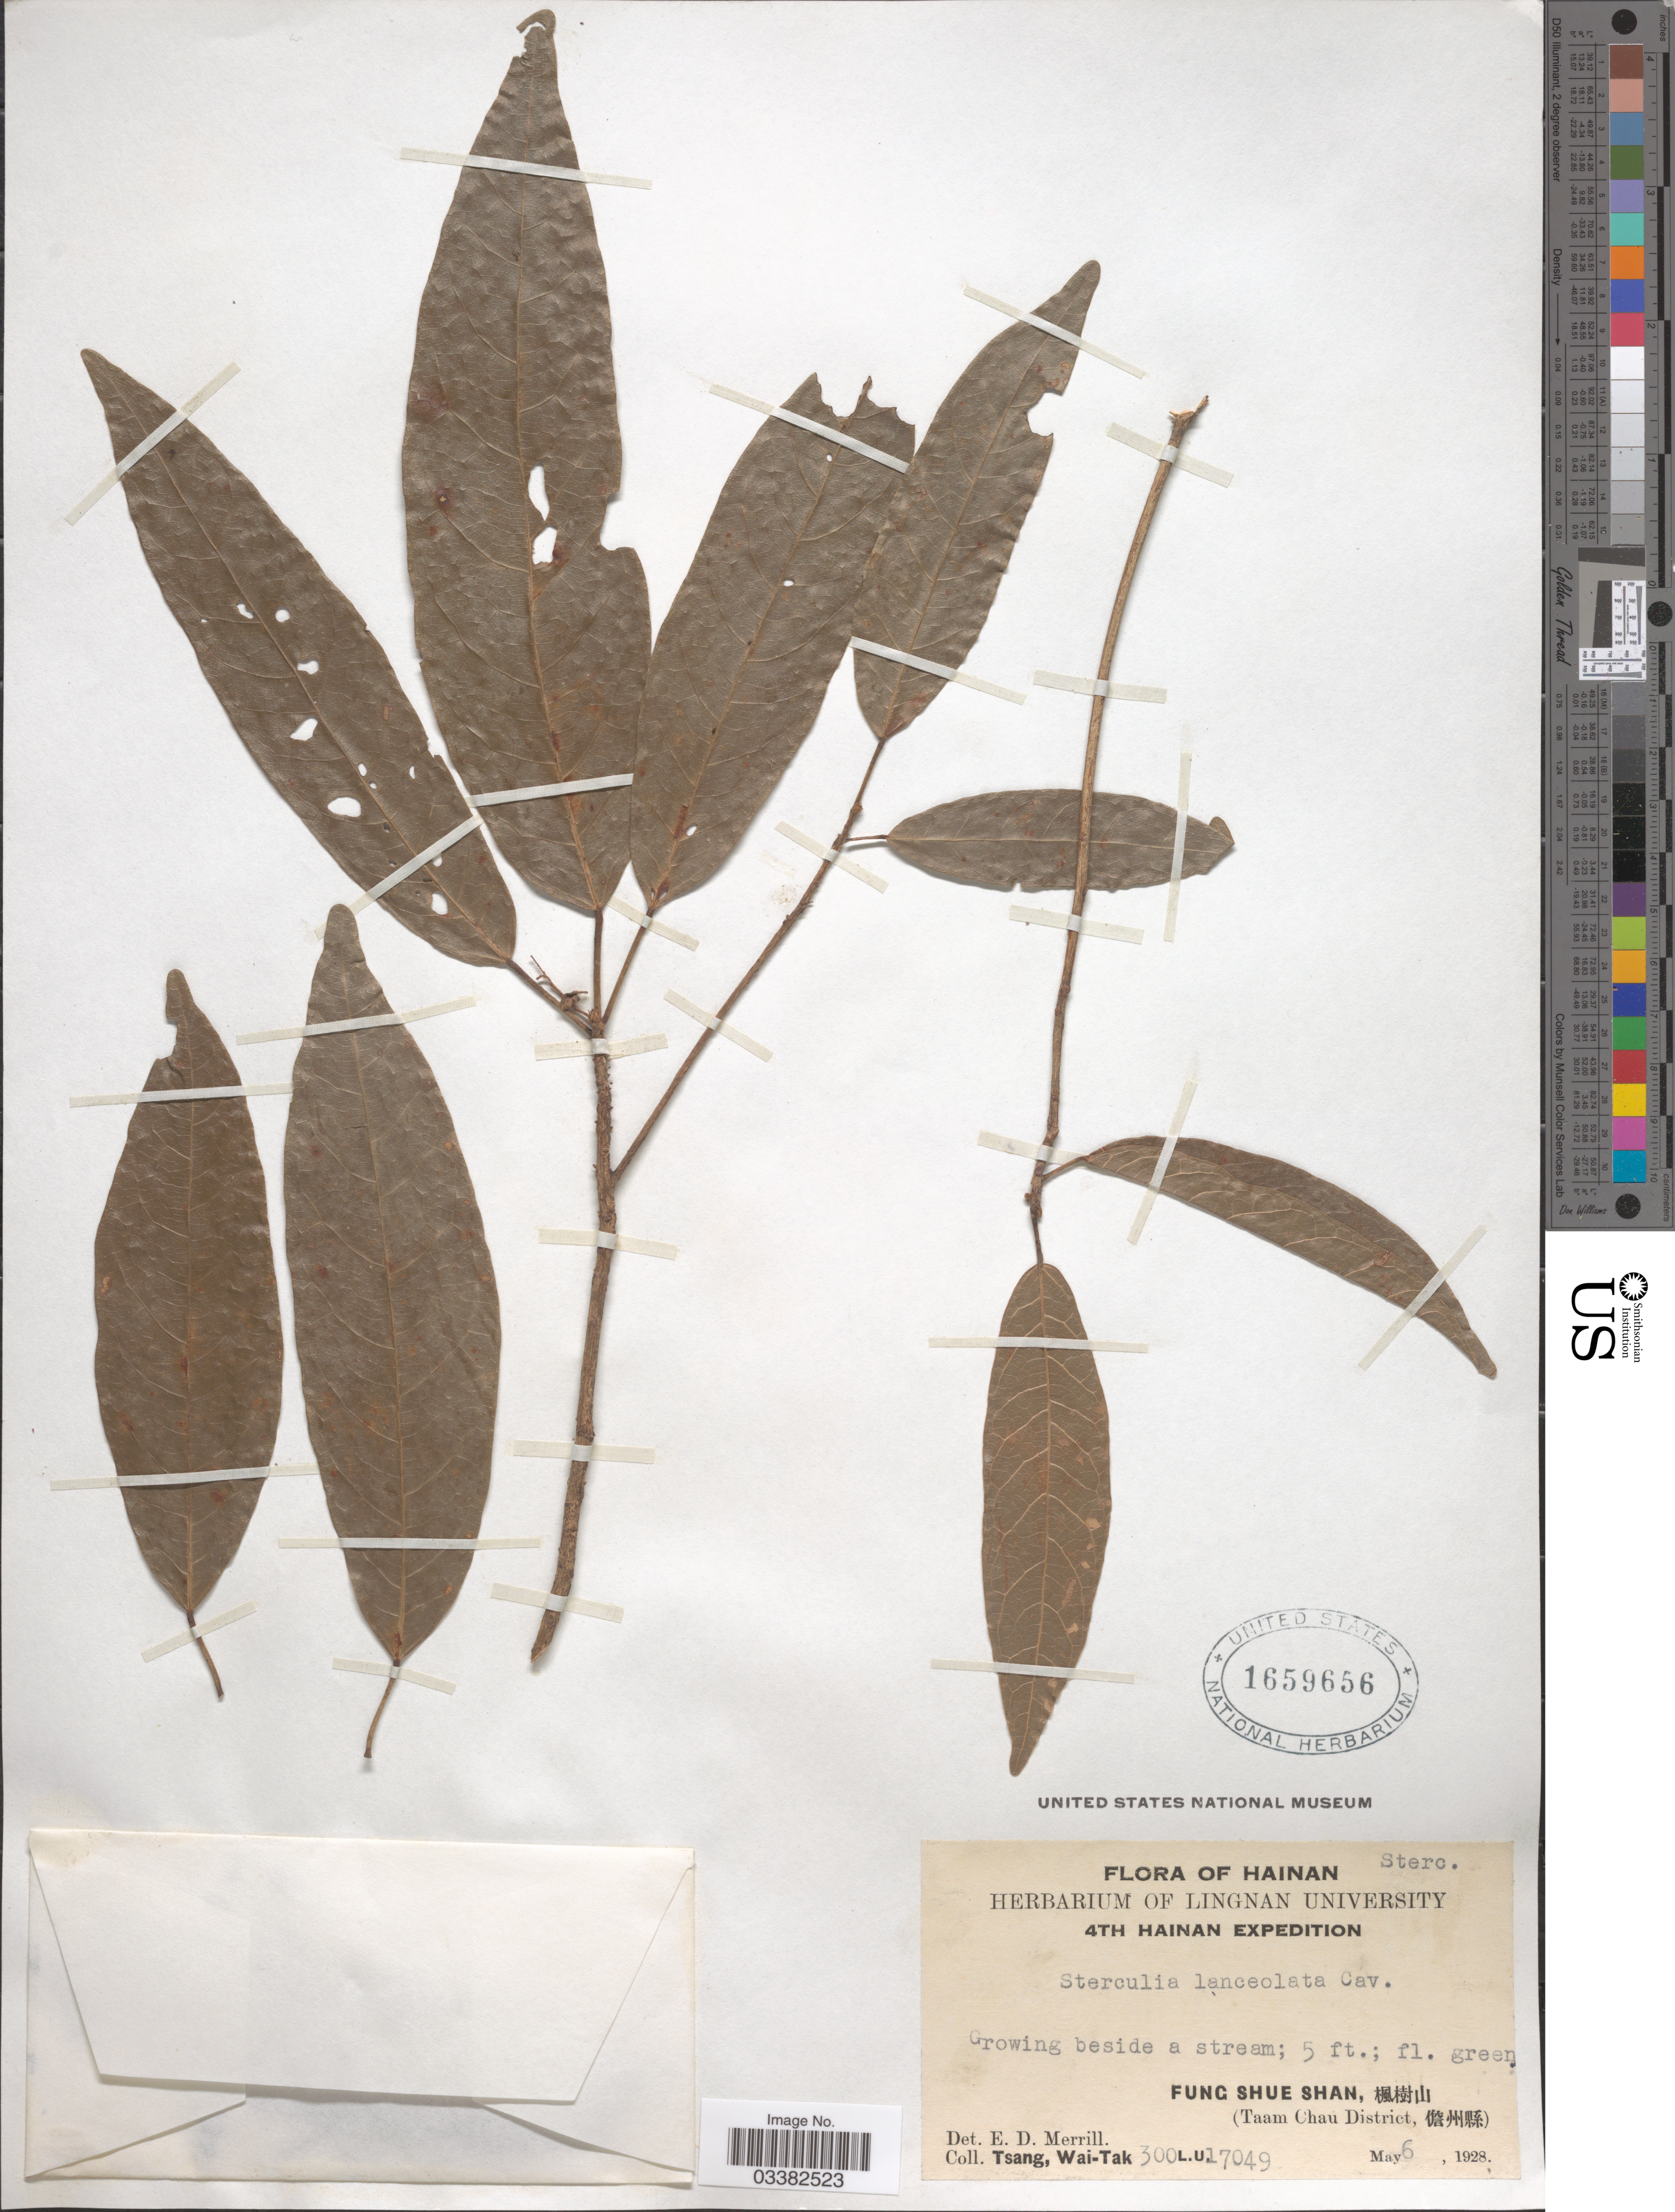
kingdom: Plantae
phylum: Tracheophyta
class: Magnoliopsida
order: Malvales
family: Malvaceae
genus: Sterculia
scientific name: Sterculia lanceolata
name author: Cav.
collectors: W. T. Tsang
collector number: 300 L.U. 17049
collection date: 1928-05-06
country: China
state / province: Hainan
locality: Fung Shue Shan, X. (Taam Chau District, X).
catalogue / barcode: US 1659656